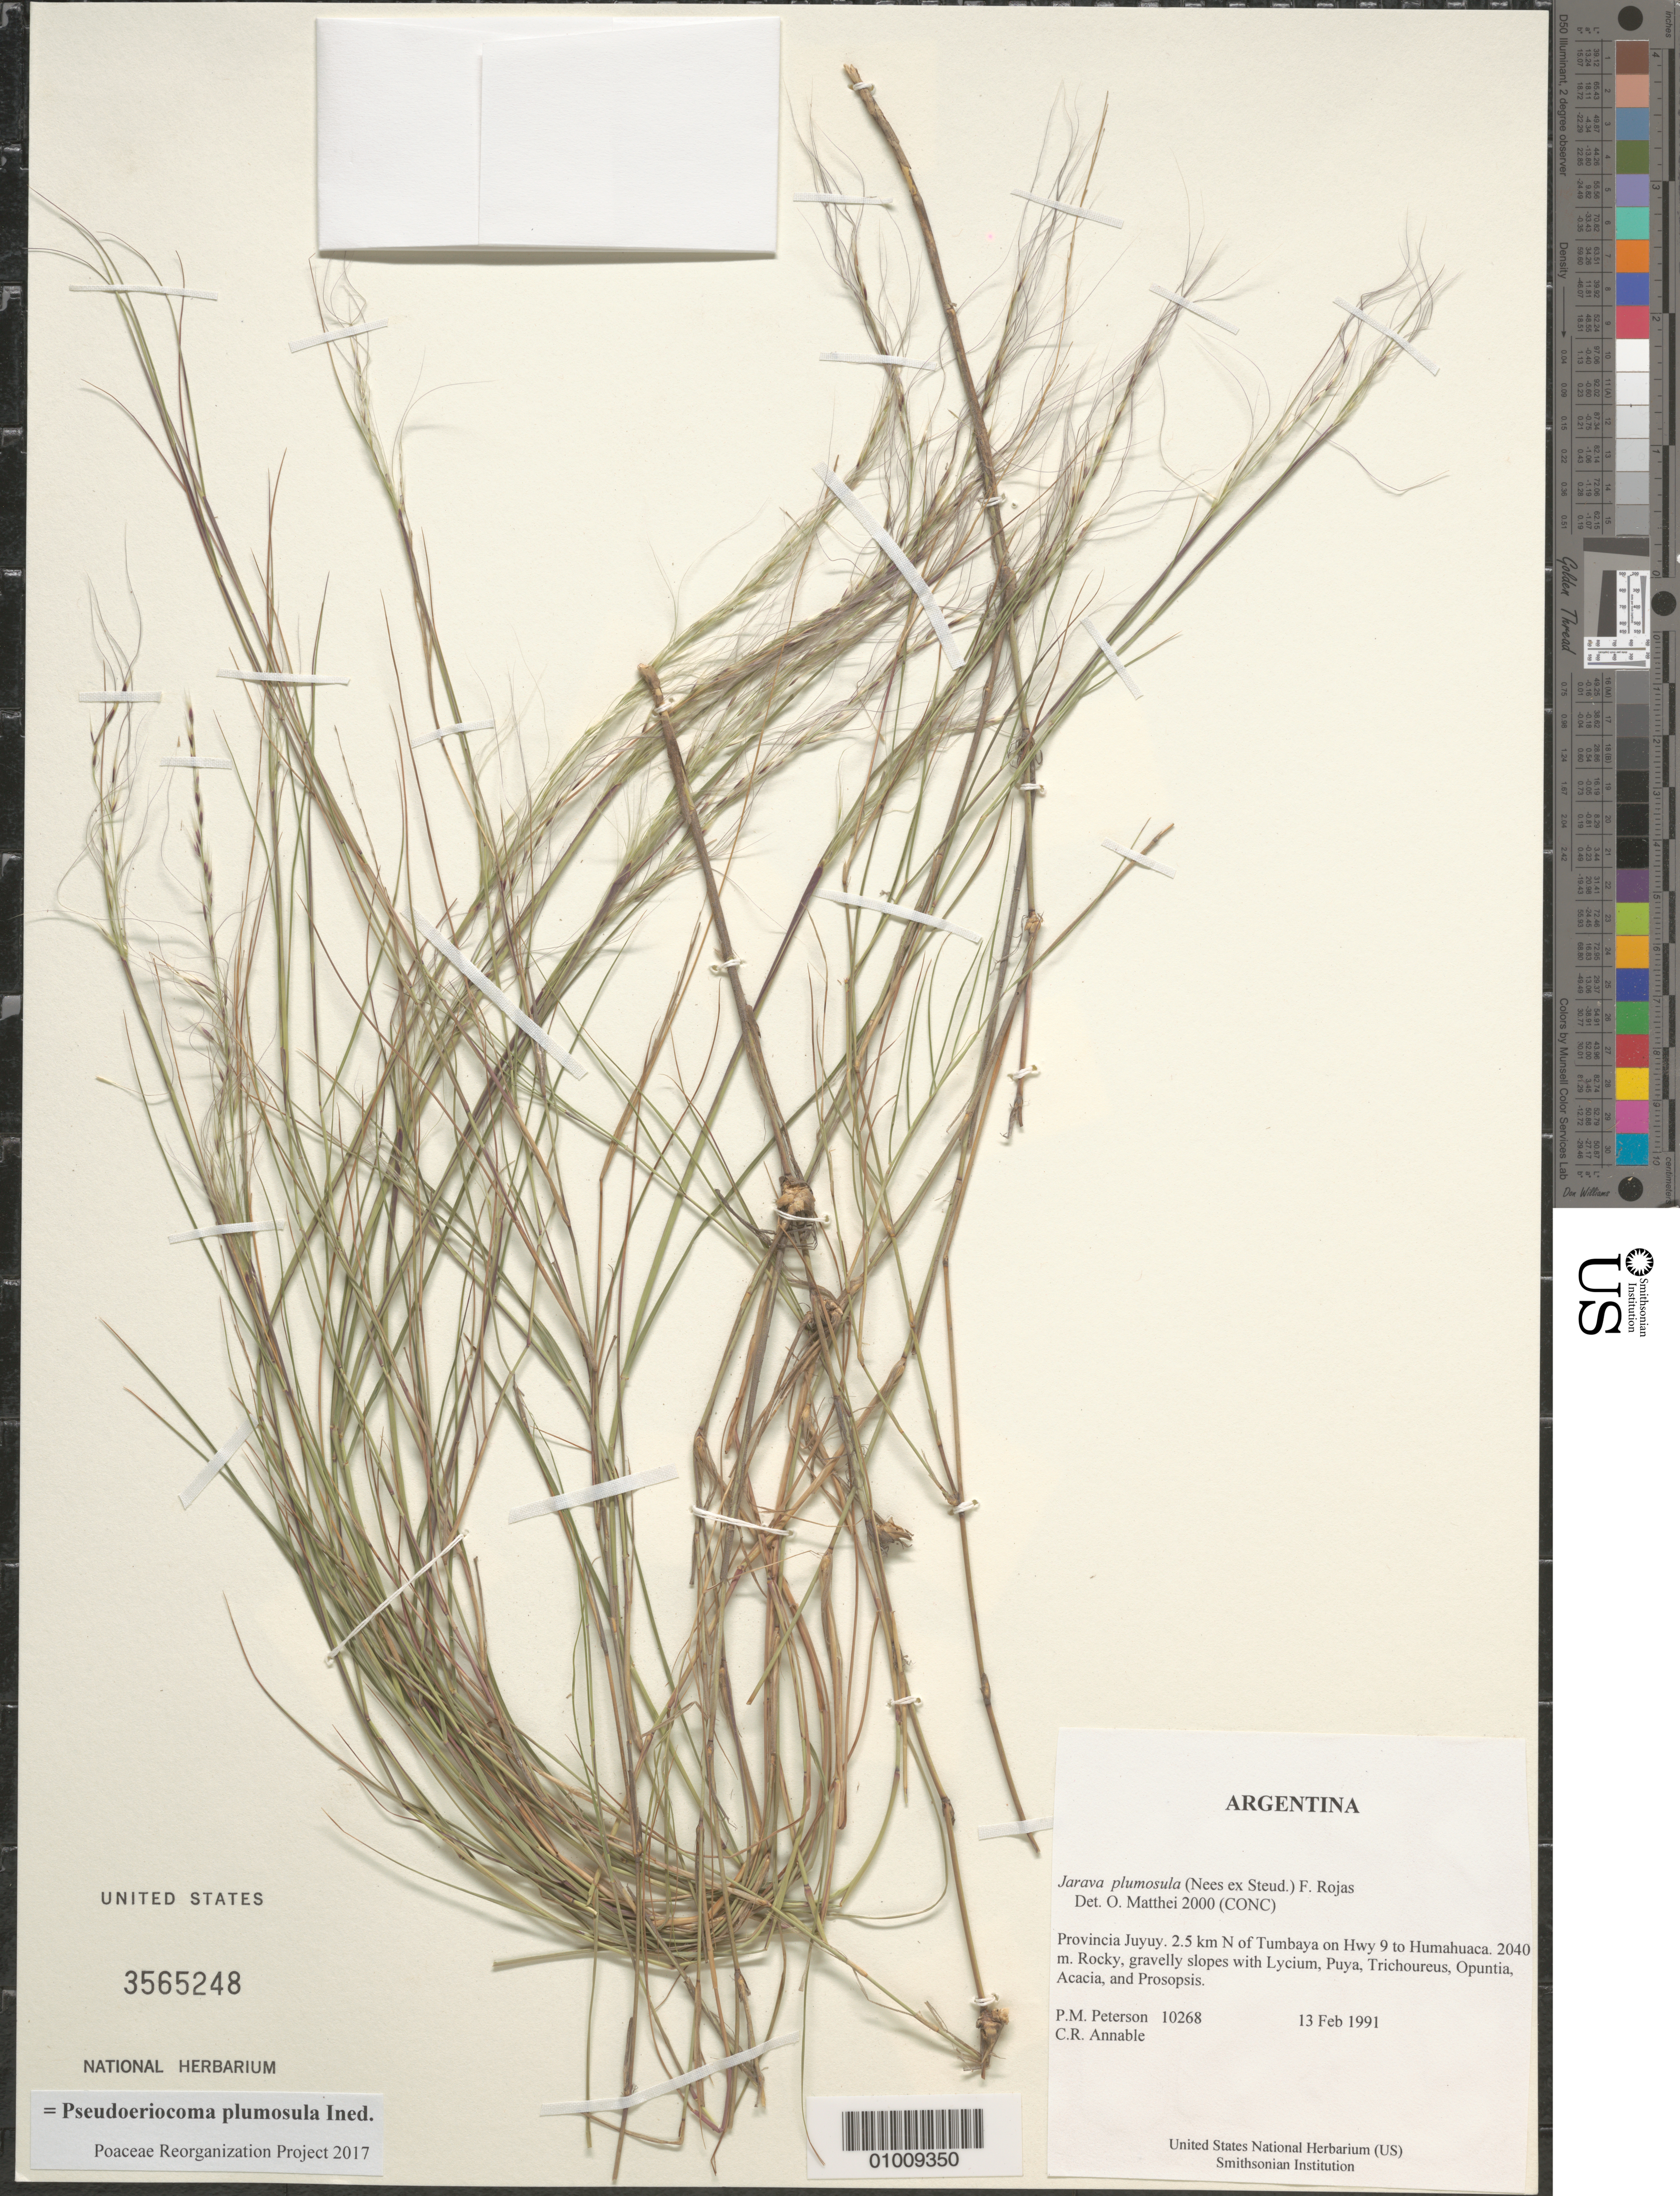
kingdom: Plantae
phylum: Tracheophyta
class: Liliopsida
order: Poales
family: Poaceae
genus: Pseudoeriocoma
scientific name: Pseudoeriocoma plumosula ined.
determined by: Poaceae Reorganization Project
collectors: P. M. Peterson & C. R. Annable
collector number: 10268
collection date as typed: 13 Feb 1991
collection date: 1991-02-13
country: Argentina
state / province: Jujuy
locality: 2.5 km N of Tumbaya on Hwy 9 to Humahuaca.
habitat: Rocky, gravelly slopes with Lycium, Puya, Trichoureus, Opuntia, Acacia, and Prosopsis.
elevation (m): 2040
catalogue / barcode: US 3565248